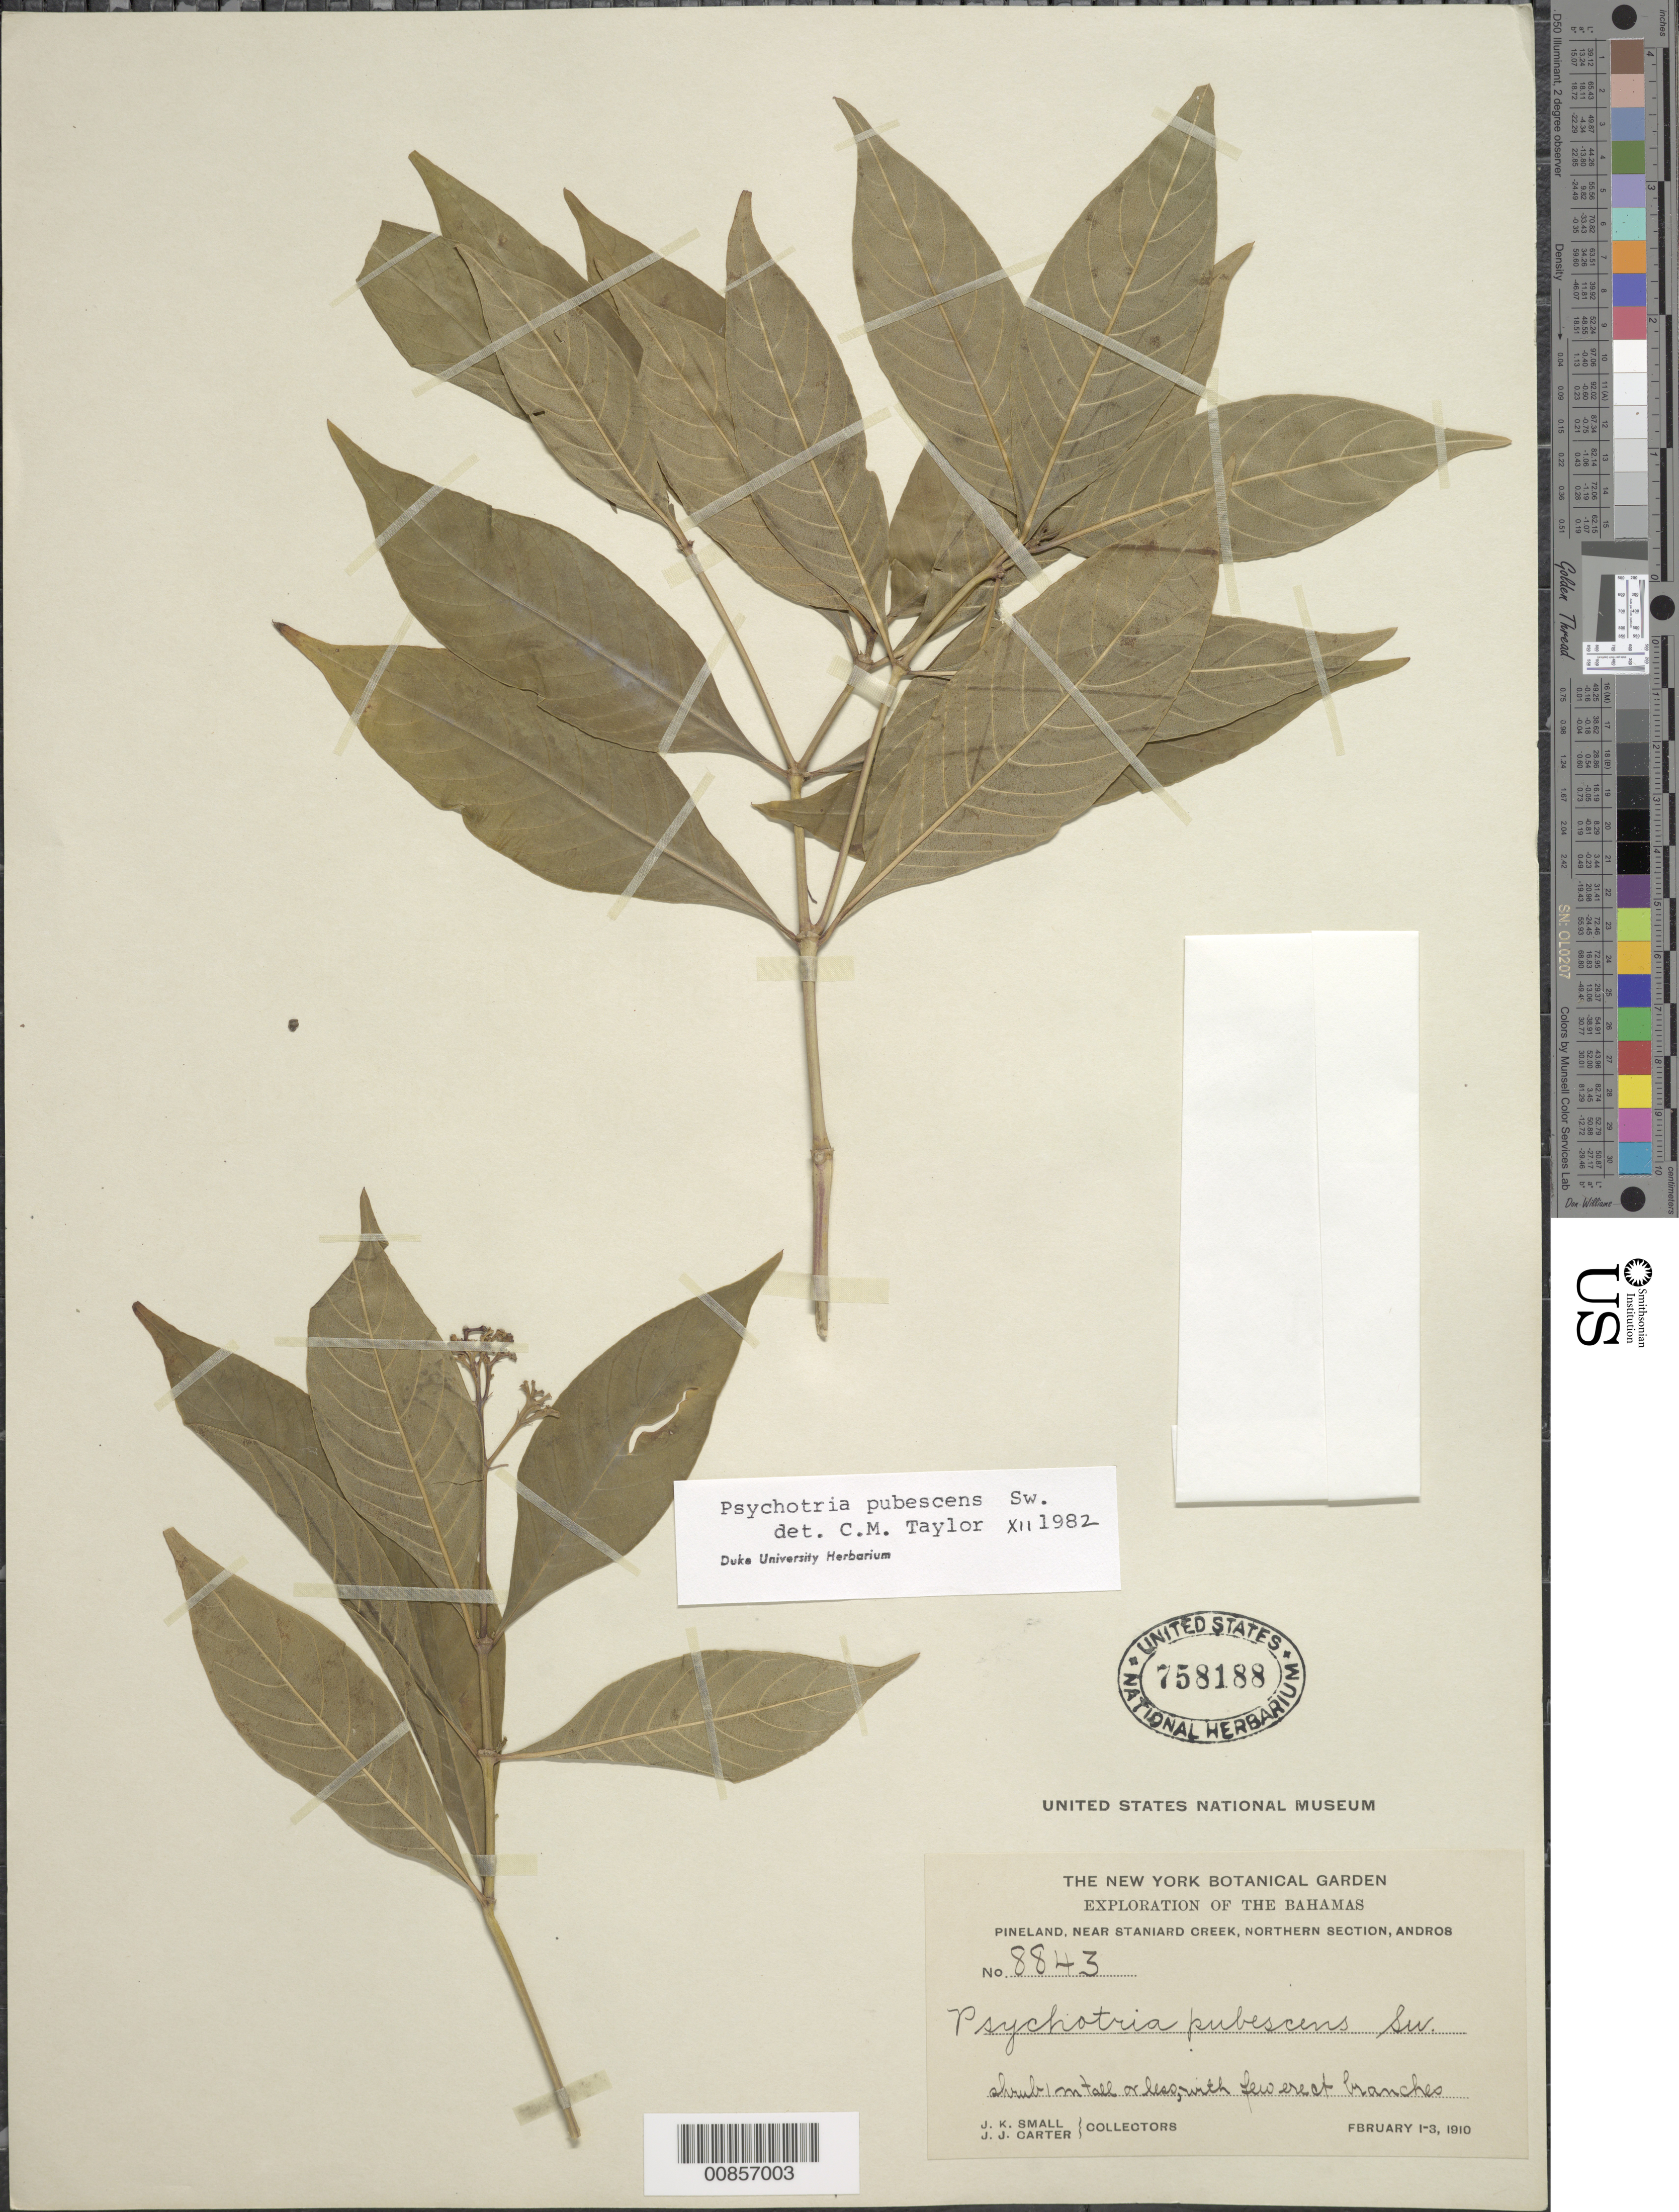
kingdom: Plantae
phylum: Tracheophyta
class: Magnoliopsida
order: Gentianales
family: Rubiaceae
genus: Psychotria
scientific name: Psychotria pubescens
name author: Sw.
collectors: J. K. Small & J. J. Carter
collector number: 8843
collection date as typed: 01 Feb 1910 to 03 Feb 1910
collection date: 1910-02-01/1910-02-03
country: Bahamas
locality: Near Staniard Creek, Northern Section, Andros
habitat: Pineland, near creek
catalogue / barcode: US 758188